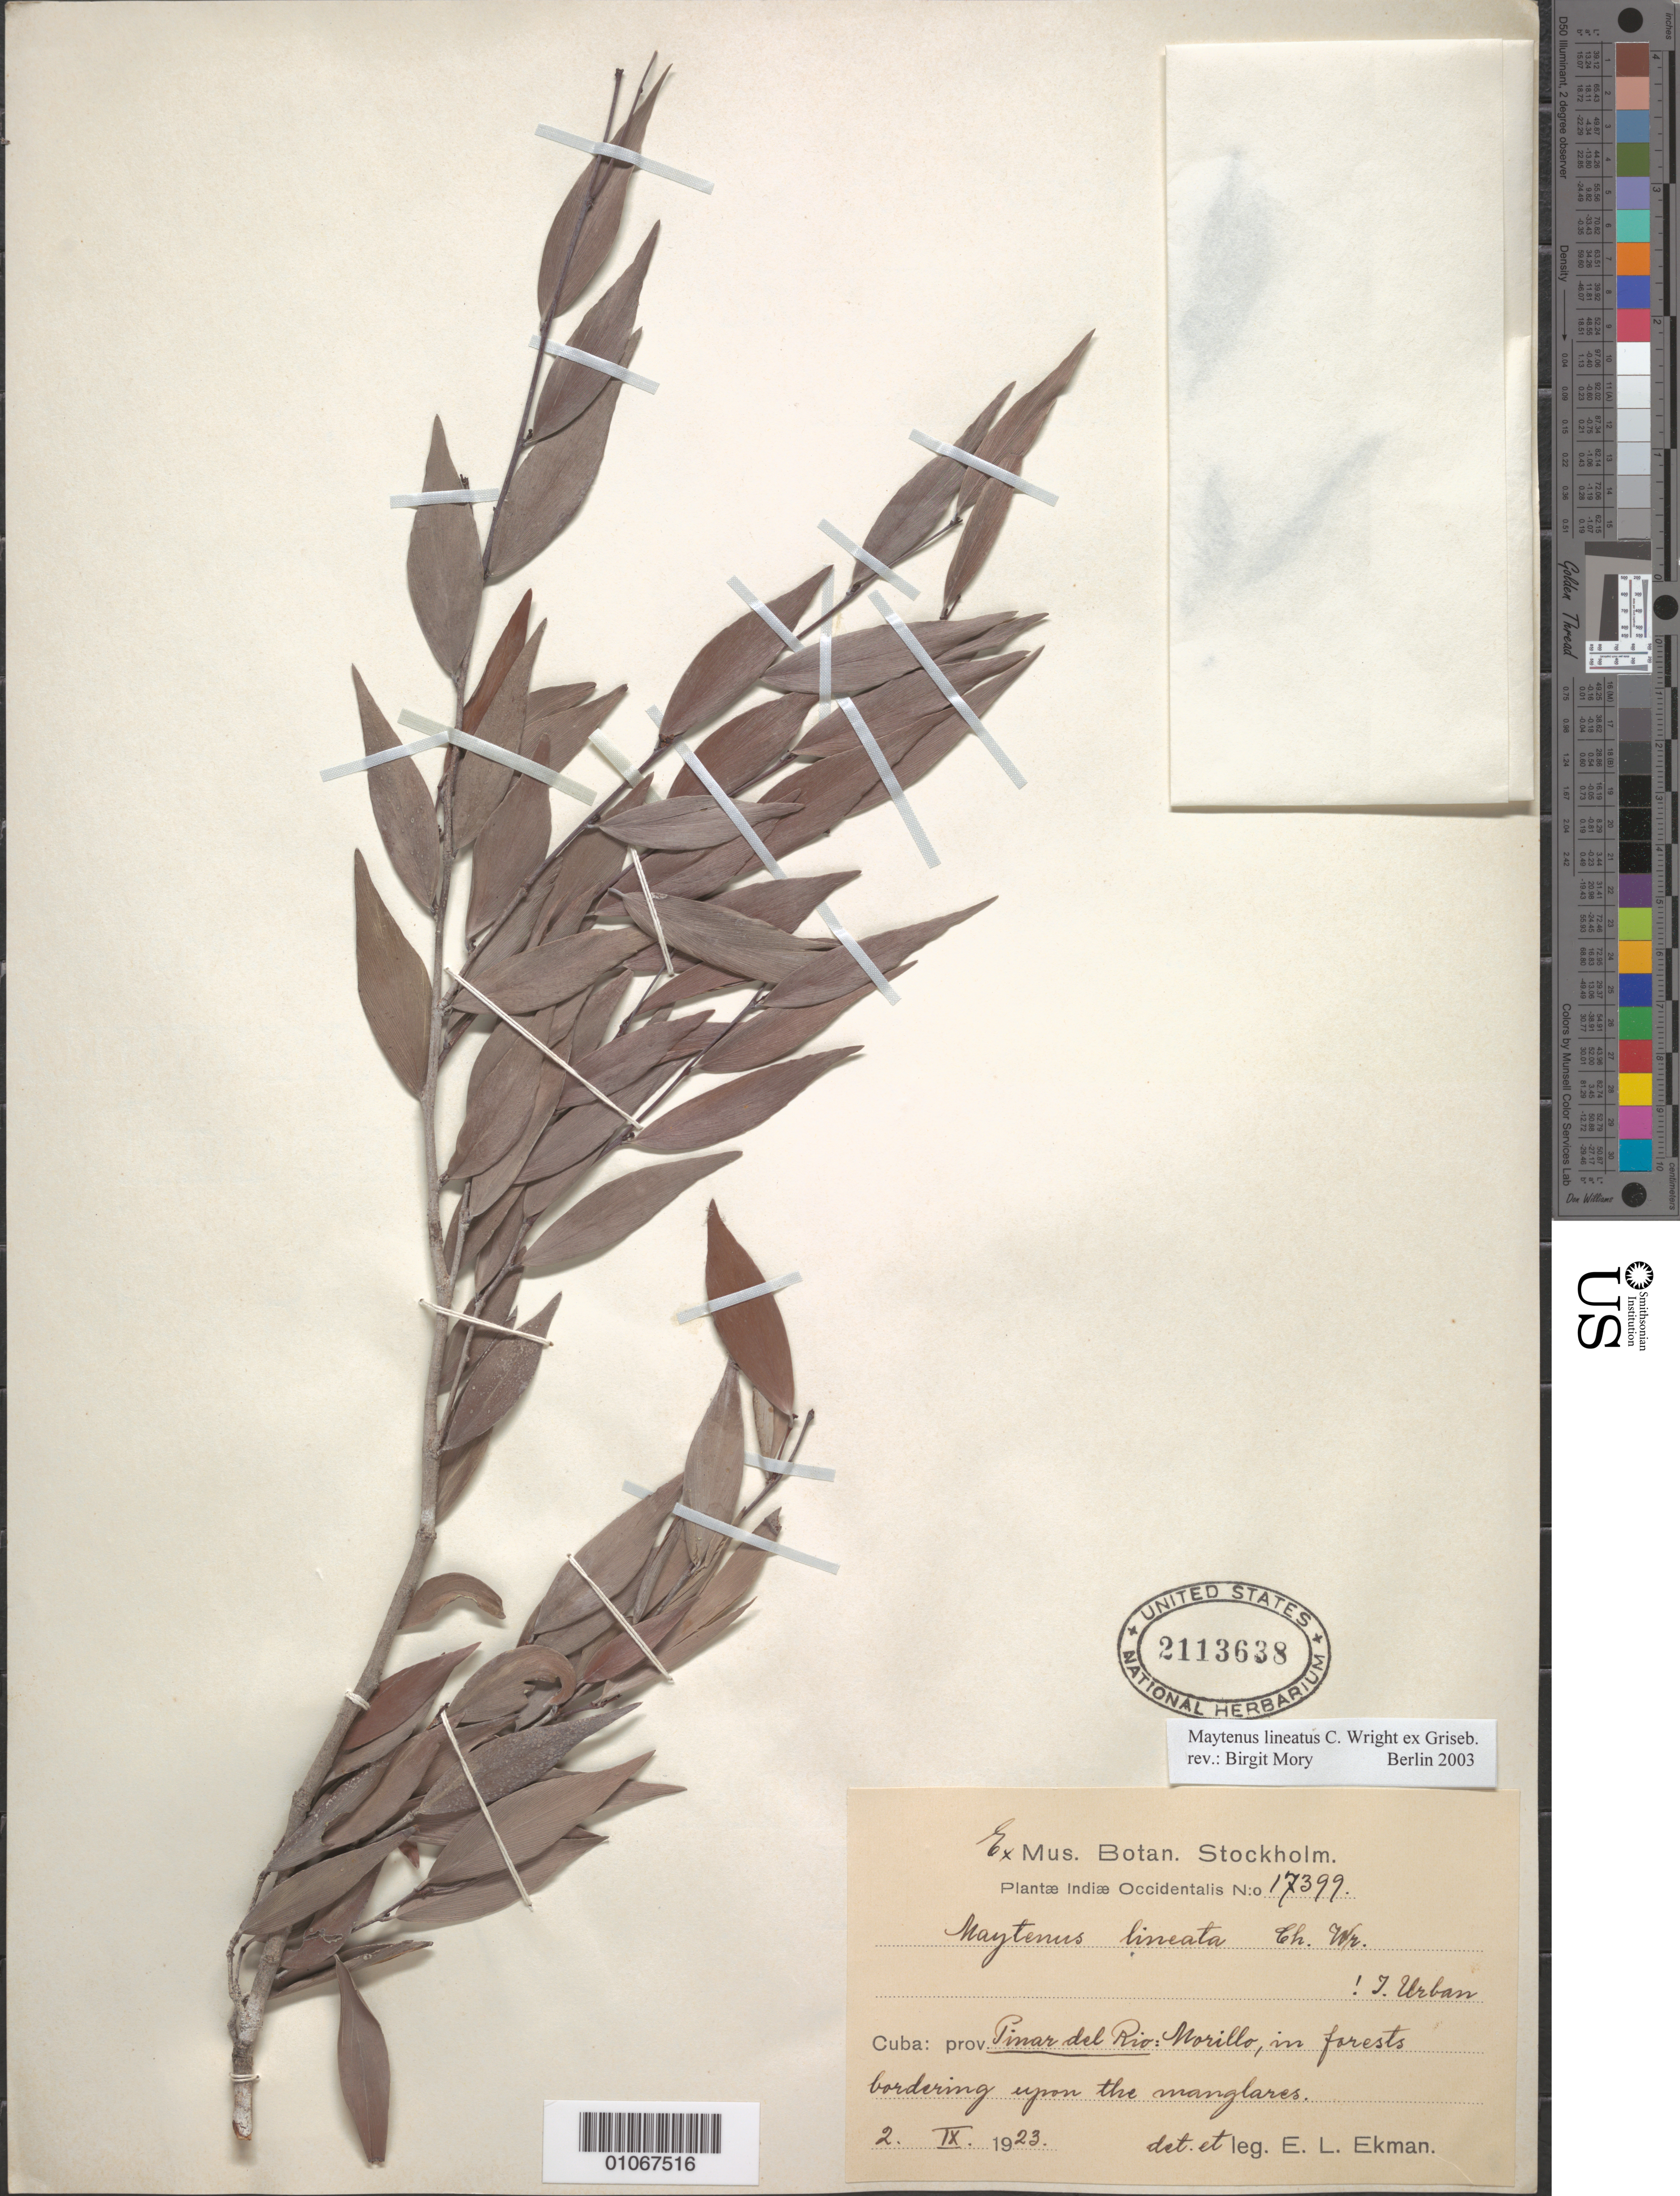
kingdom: Plantae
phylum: Tracheophyta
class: Magnoliopsida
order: Celastrales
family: Celastraceae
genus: Maytenus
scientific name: Maytenus lineatus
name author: C. Wright in Griseb.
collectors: E. L. Ekman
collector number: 17399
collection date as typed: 02 Sep 1923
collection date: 1923-09-02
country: Cuba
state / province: Pinar del Rio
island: Cuba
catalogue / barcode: US 2113638